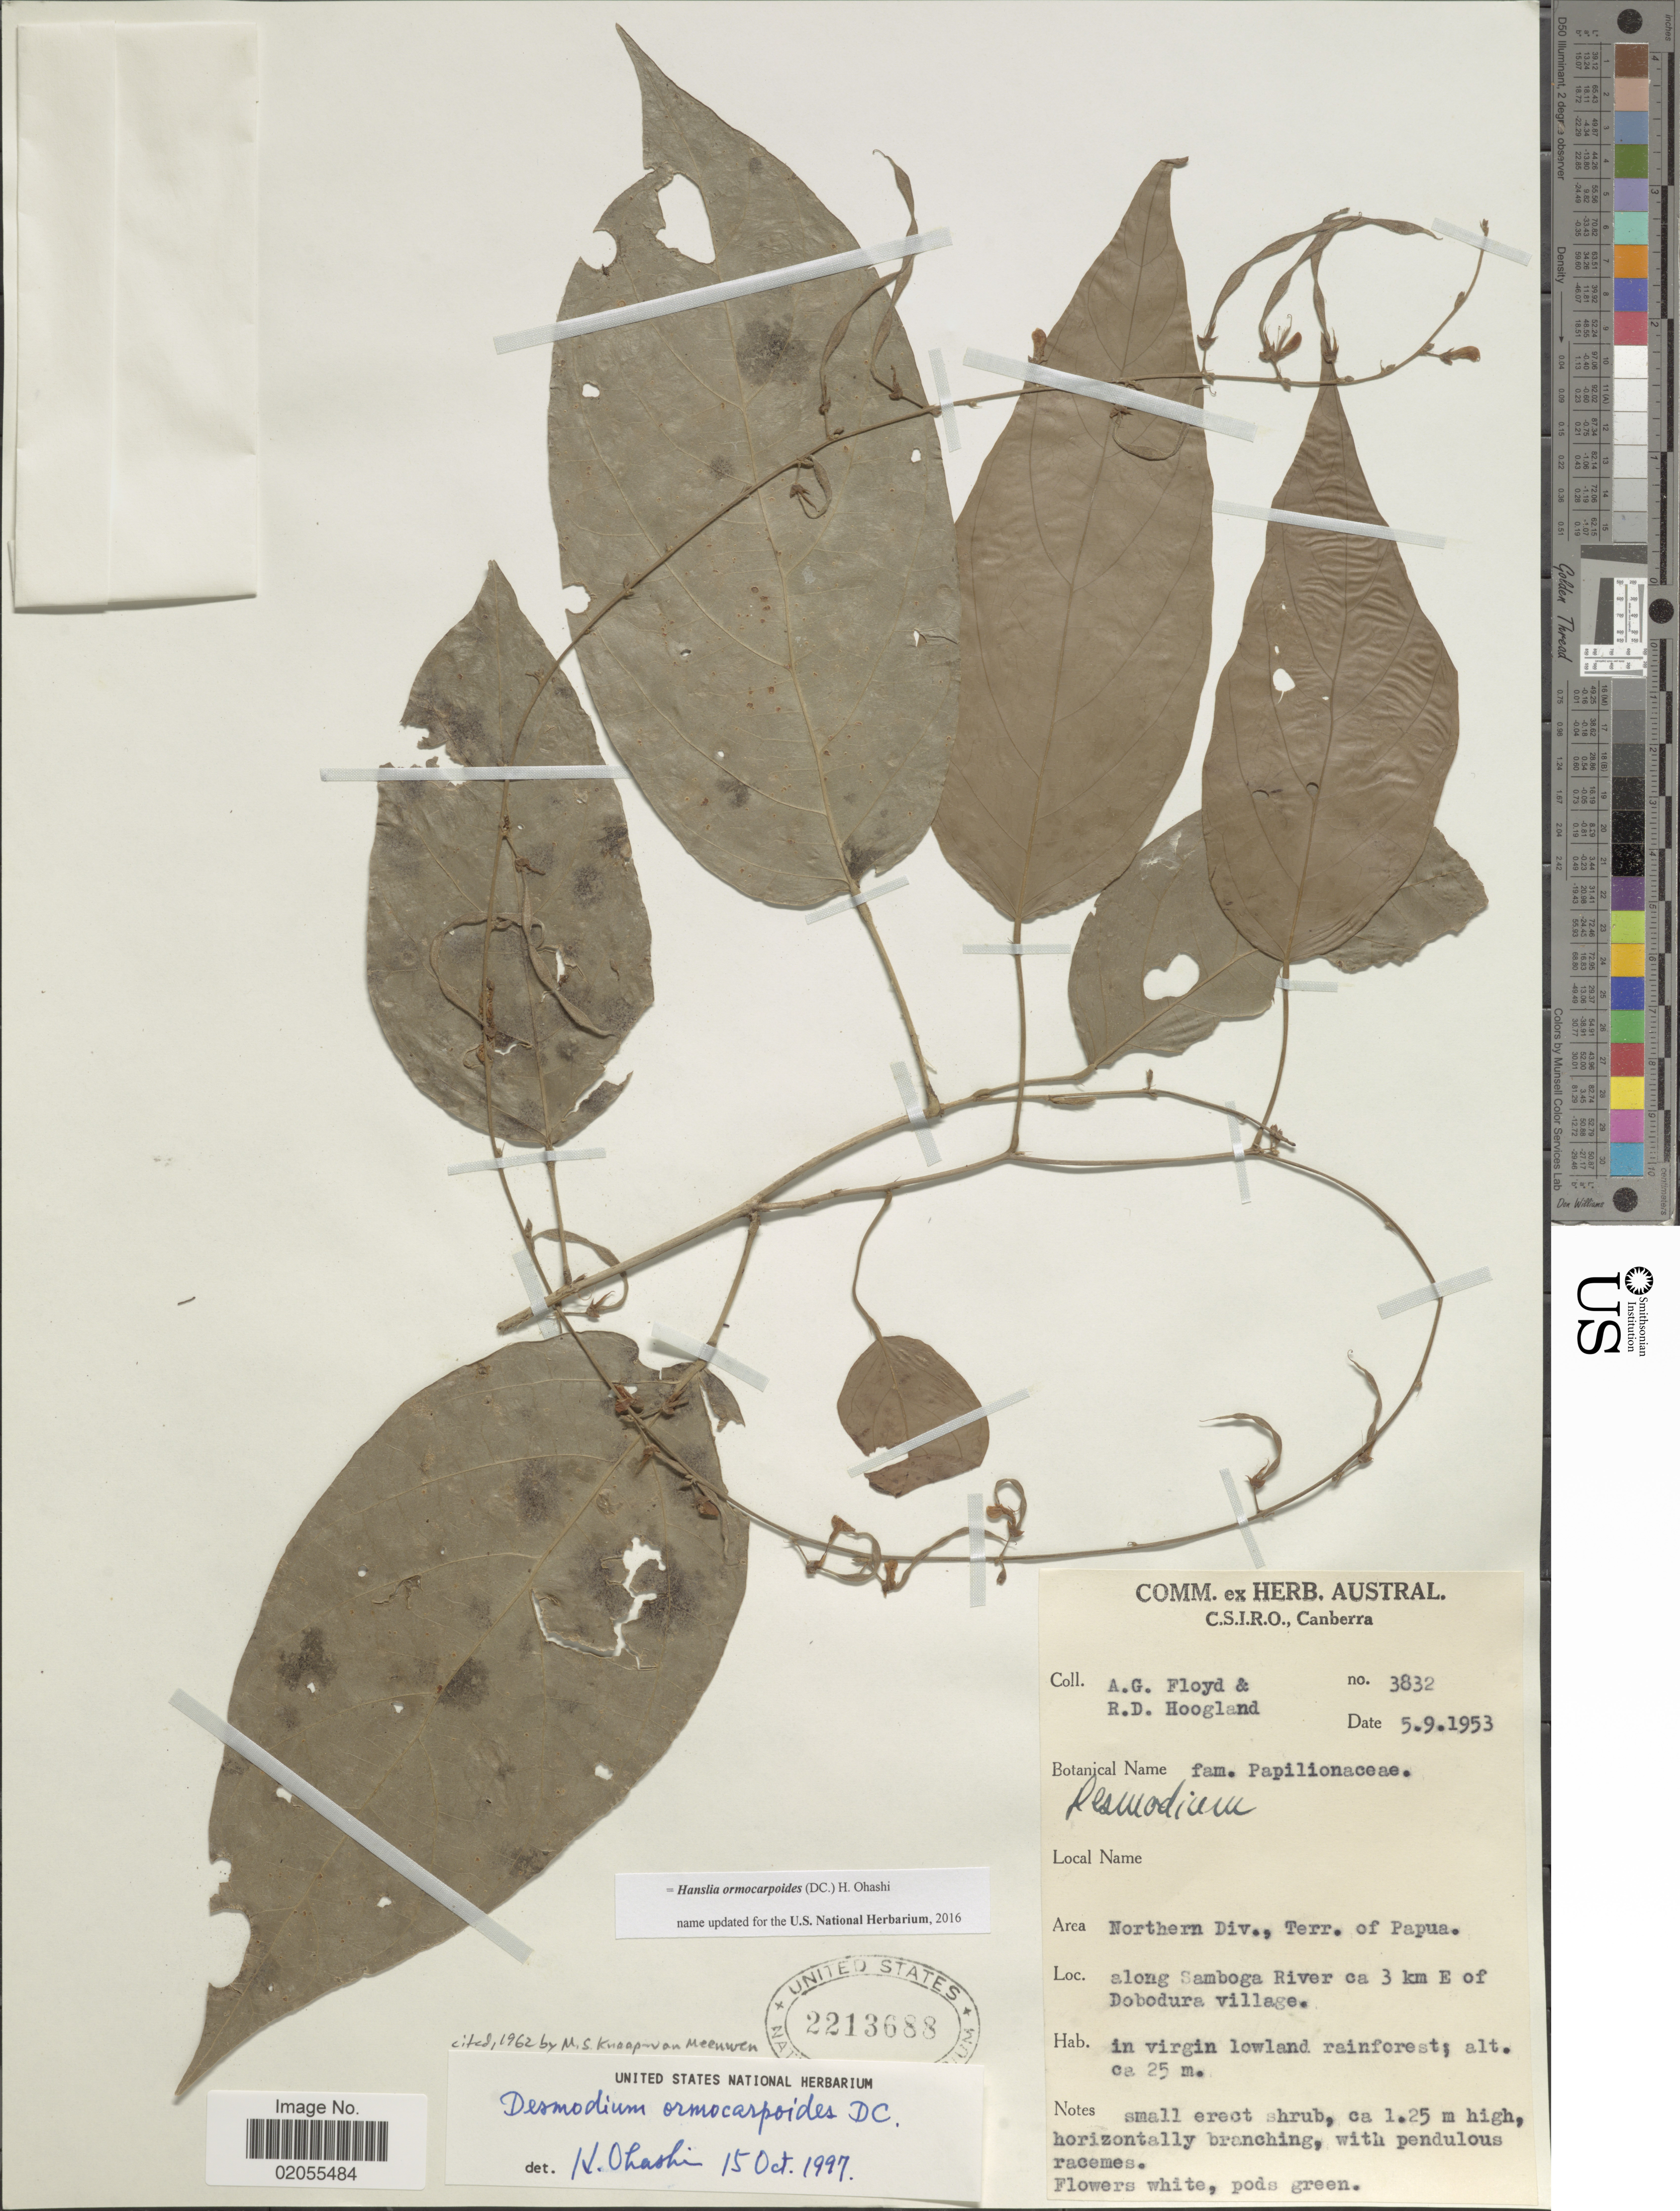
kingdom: Plantae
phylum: Tracheophyta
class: Magnoliopsida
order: Fabales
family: Fabaceae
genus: Hanslia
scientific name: Hanslia ormocarpoides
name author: (DC.) H. Ohashi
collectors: A. G. Floyd & R. D. Hoogland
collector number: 3832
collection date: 1953-09-05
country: Papua New Guinea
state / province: Northern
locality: Terr. of Papua, along Samboga River ca 3 km E of Dobodura village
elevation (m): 25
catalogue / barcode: US 2213688